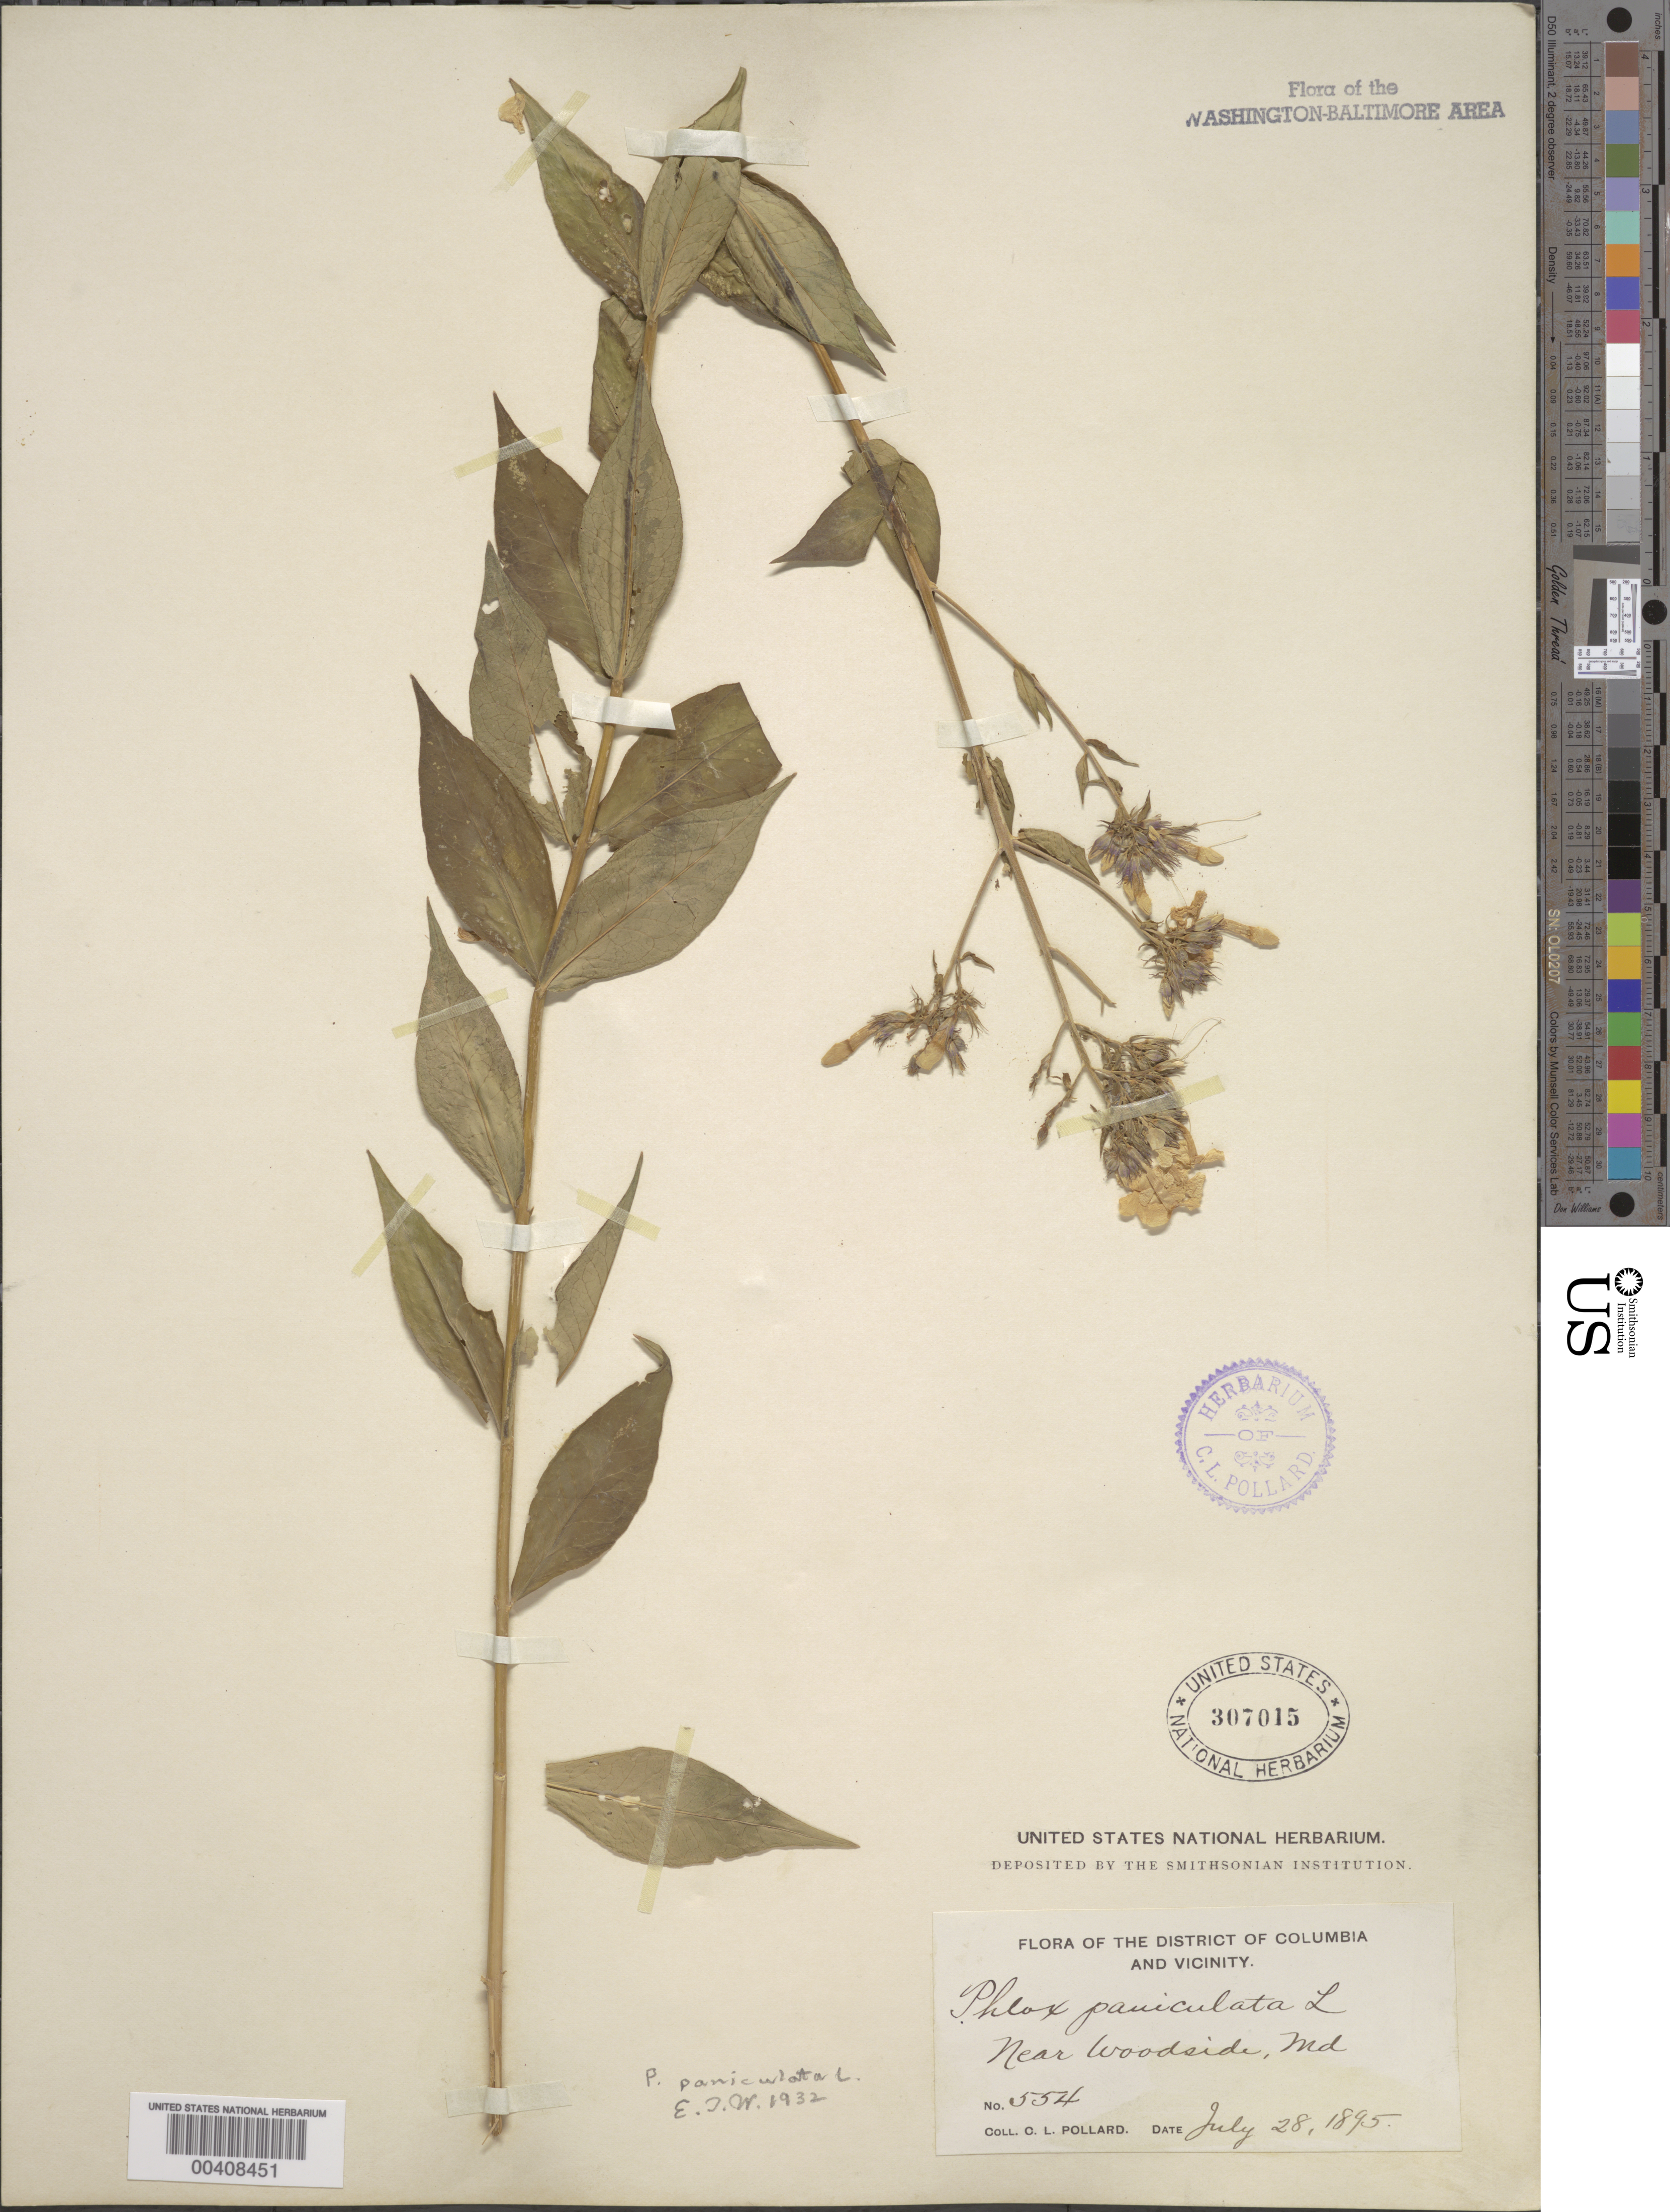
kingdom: Plantae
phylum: Tracheophyta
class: Magnoliopsida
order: Ericales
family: Polemoniaceae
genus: Phlox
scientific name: Phlox paniculata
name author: L.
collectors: E. C. Leonard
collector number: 442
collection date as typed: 24 Jul 1919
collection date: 1919-07-24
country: United States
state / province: Maryland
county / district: Prince George's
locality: Mt. Rainier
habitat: Weedy flood plain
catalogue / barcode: US 2163015